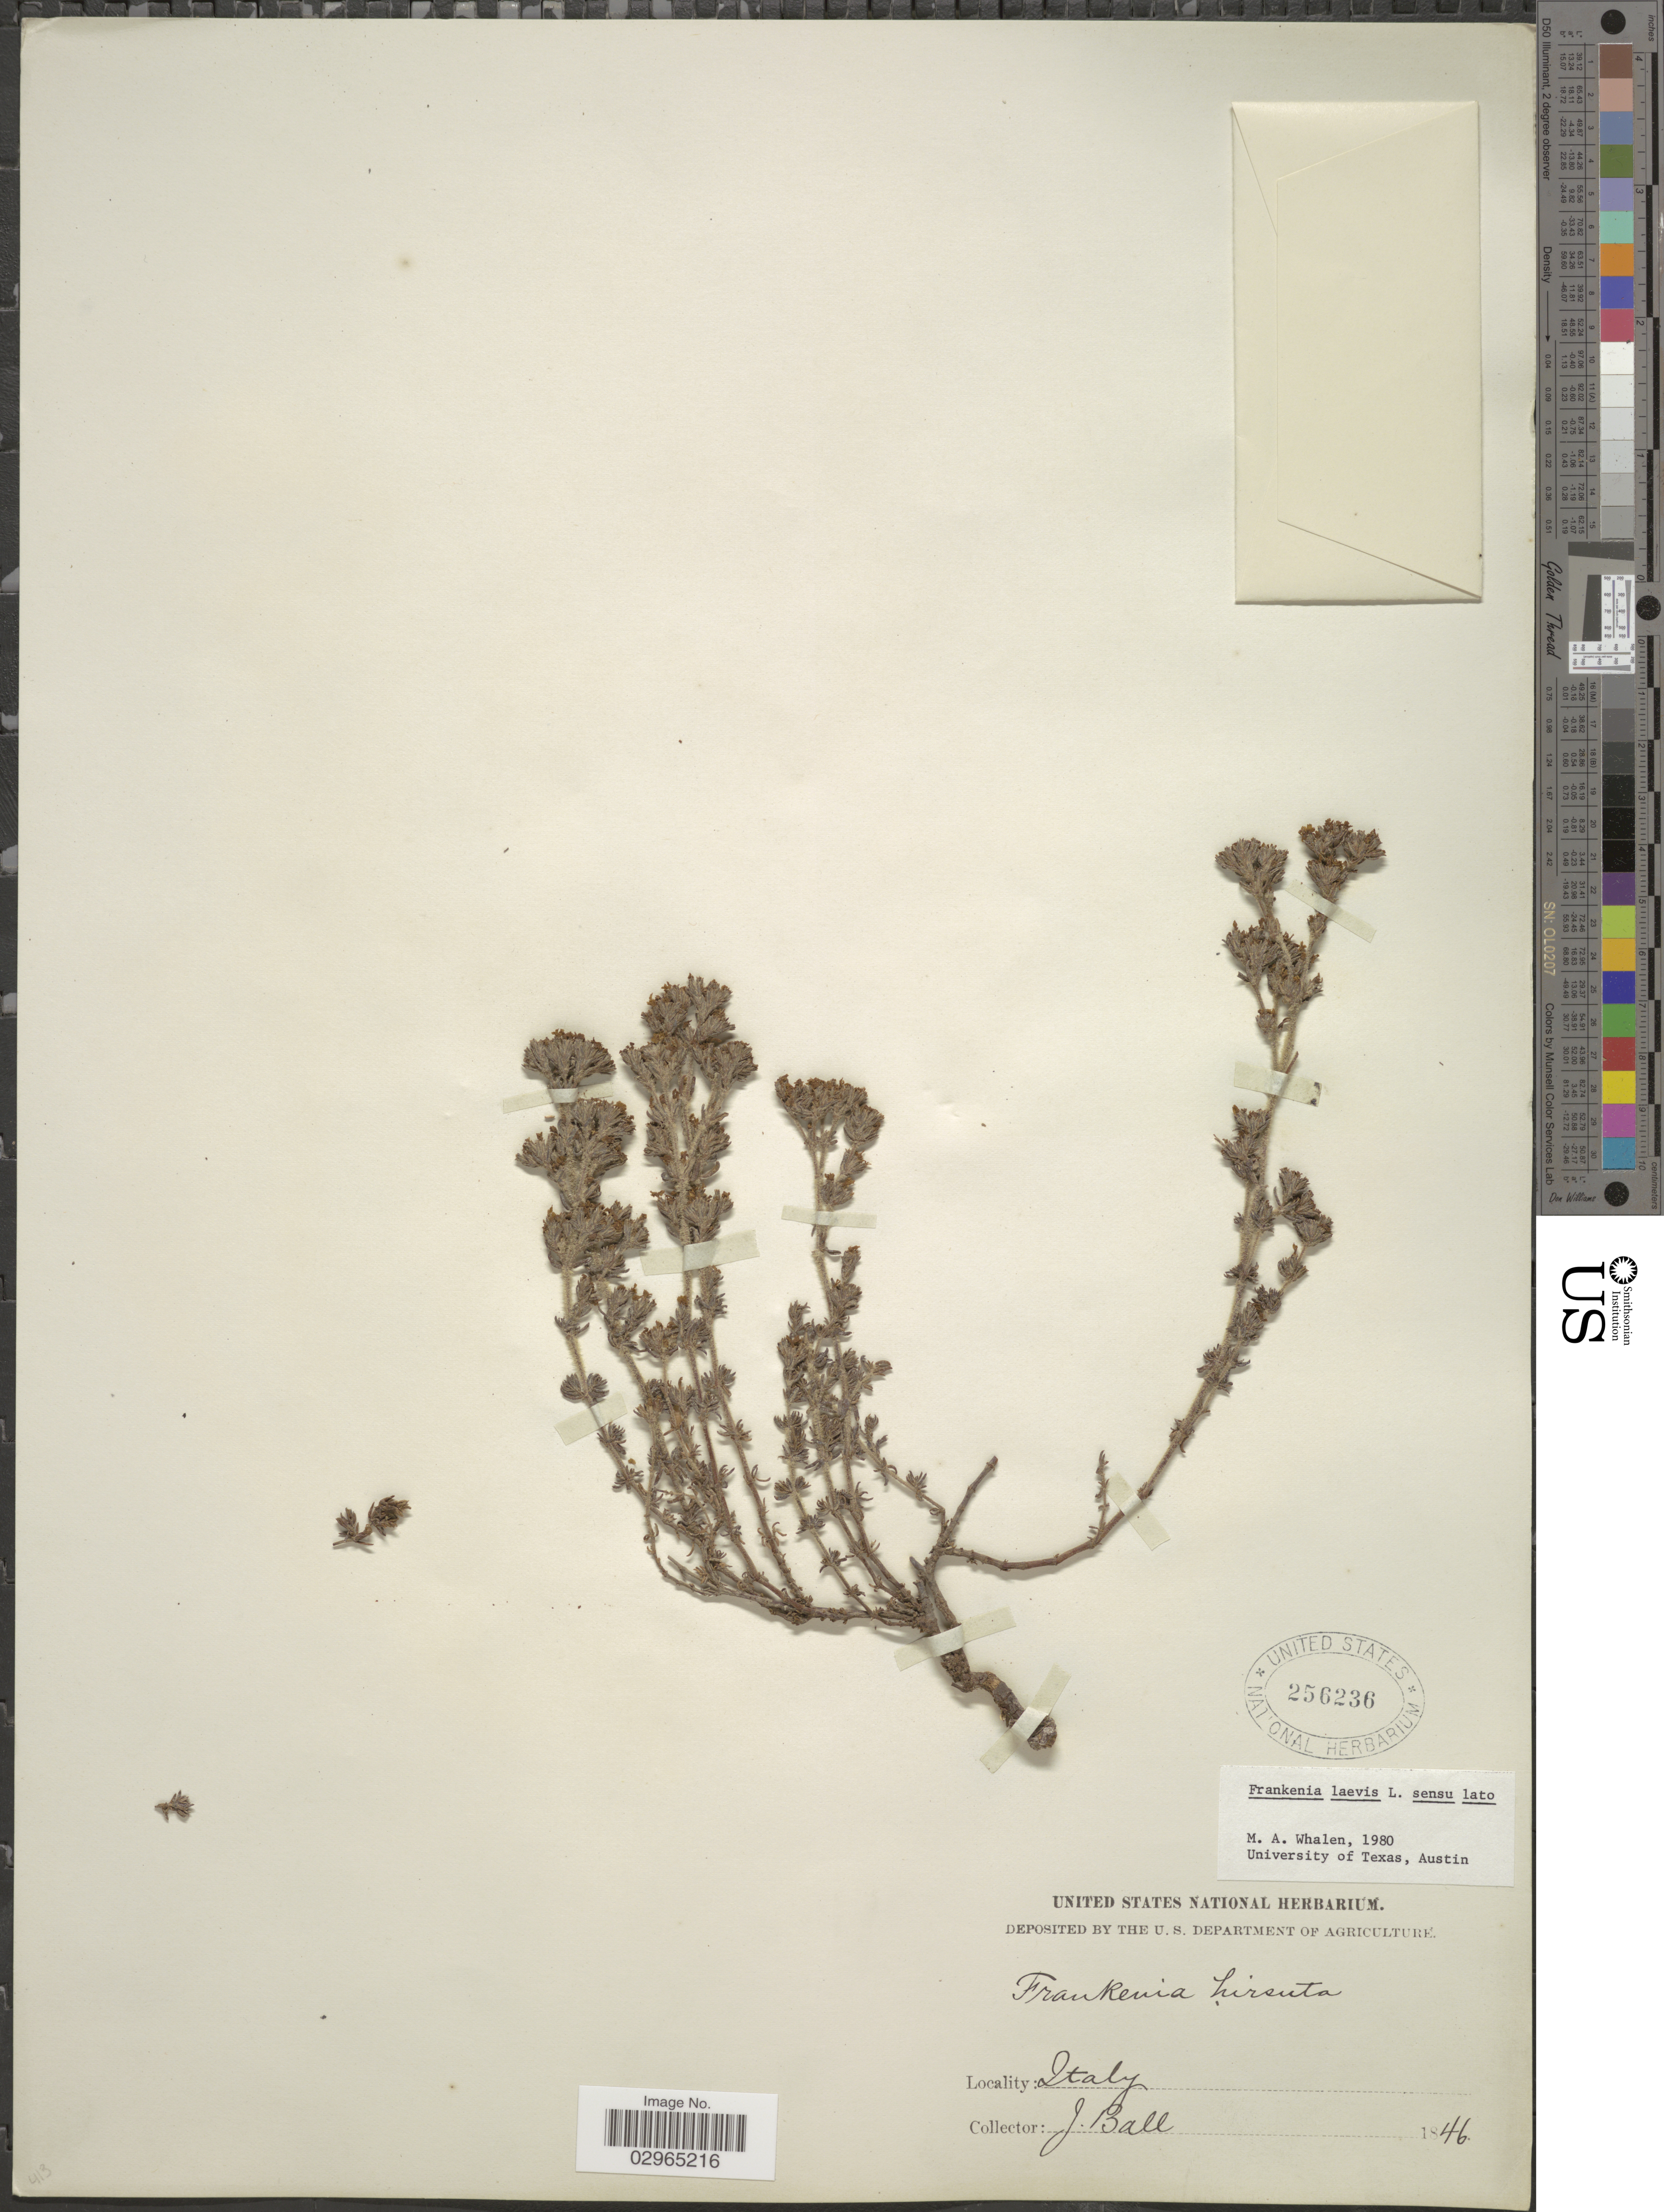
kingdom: Plantae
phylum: Tracheophyta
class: Magnoliopsida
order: Caryophyllales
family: Frankeniaceae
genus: Frankenia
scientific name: Frankenia laevis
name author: L.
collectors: J. Ball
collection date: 1846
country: Italy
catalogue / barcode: US 256236